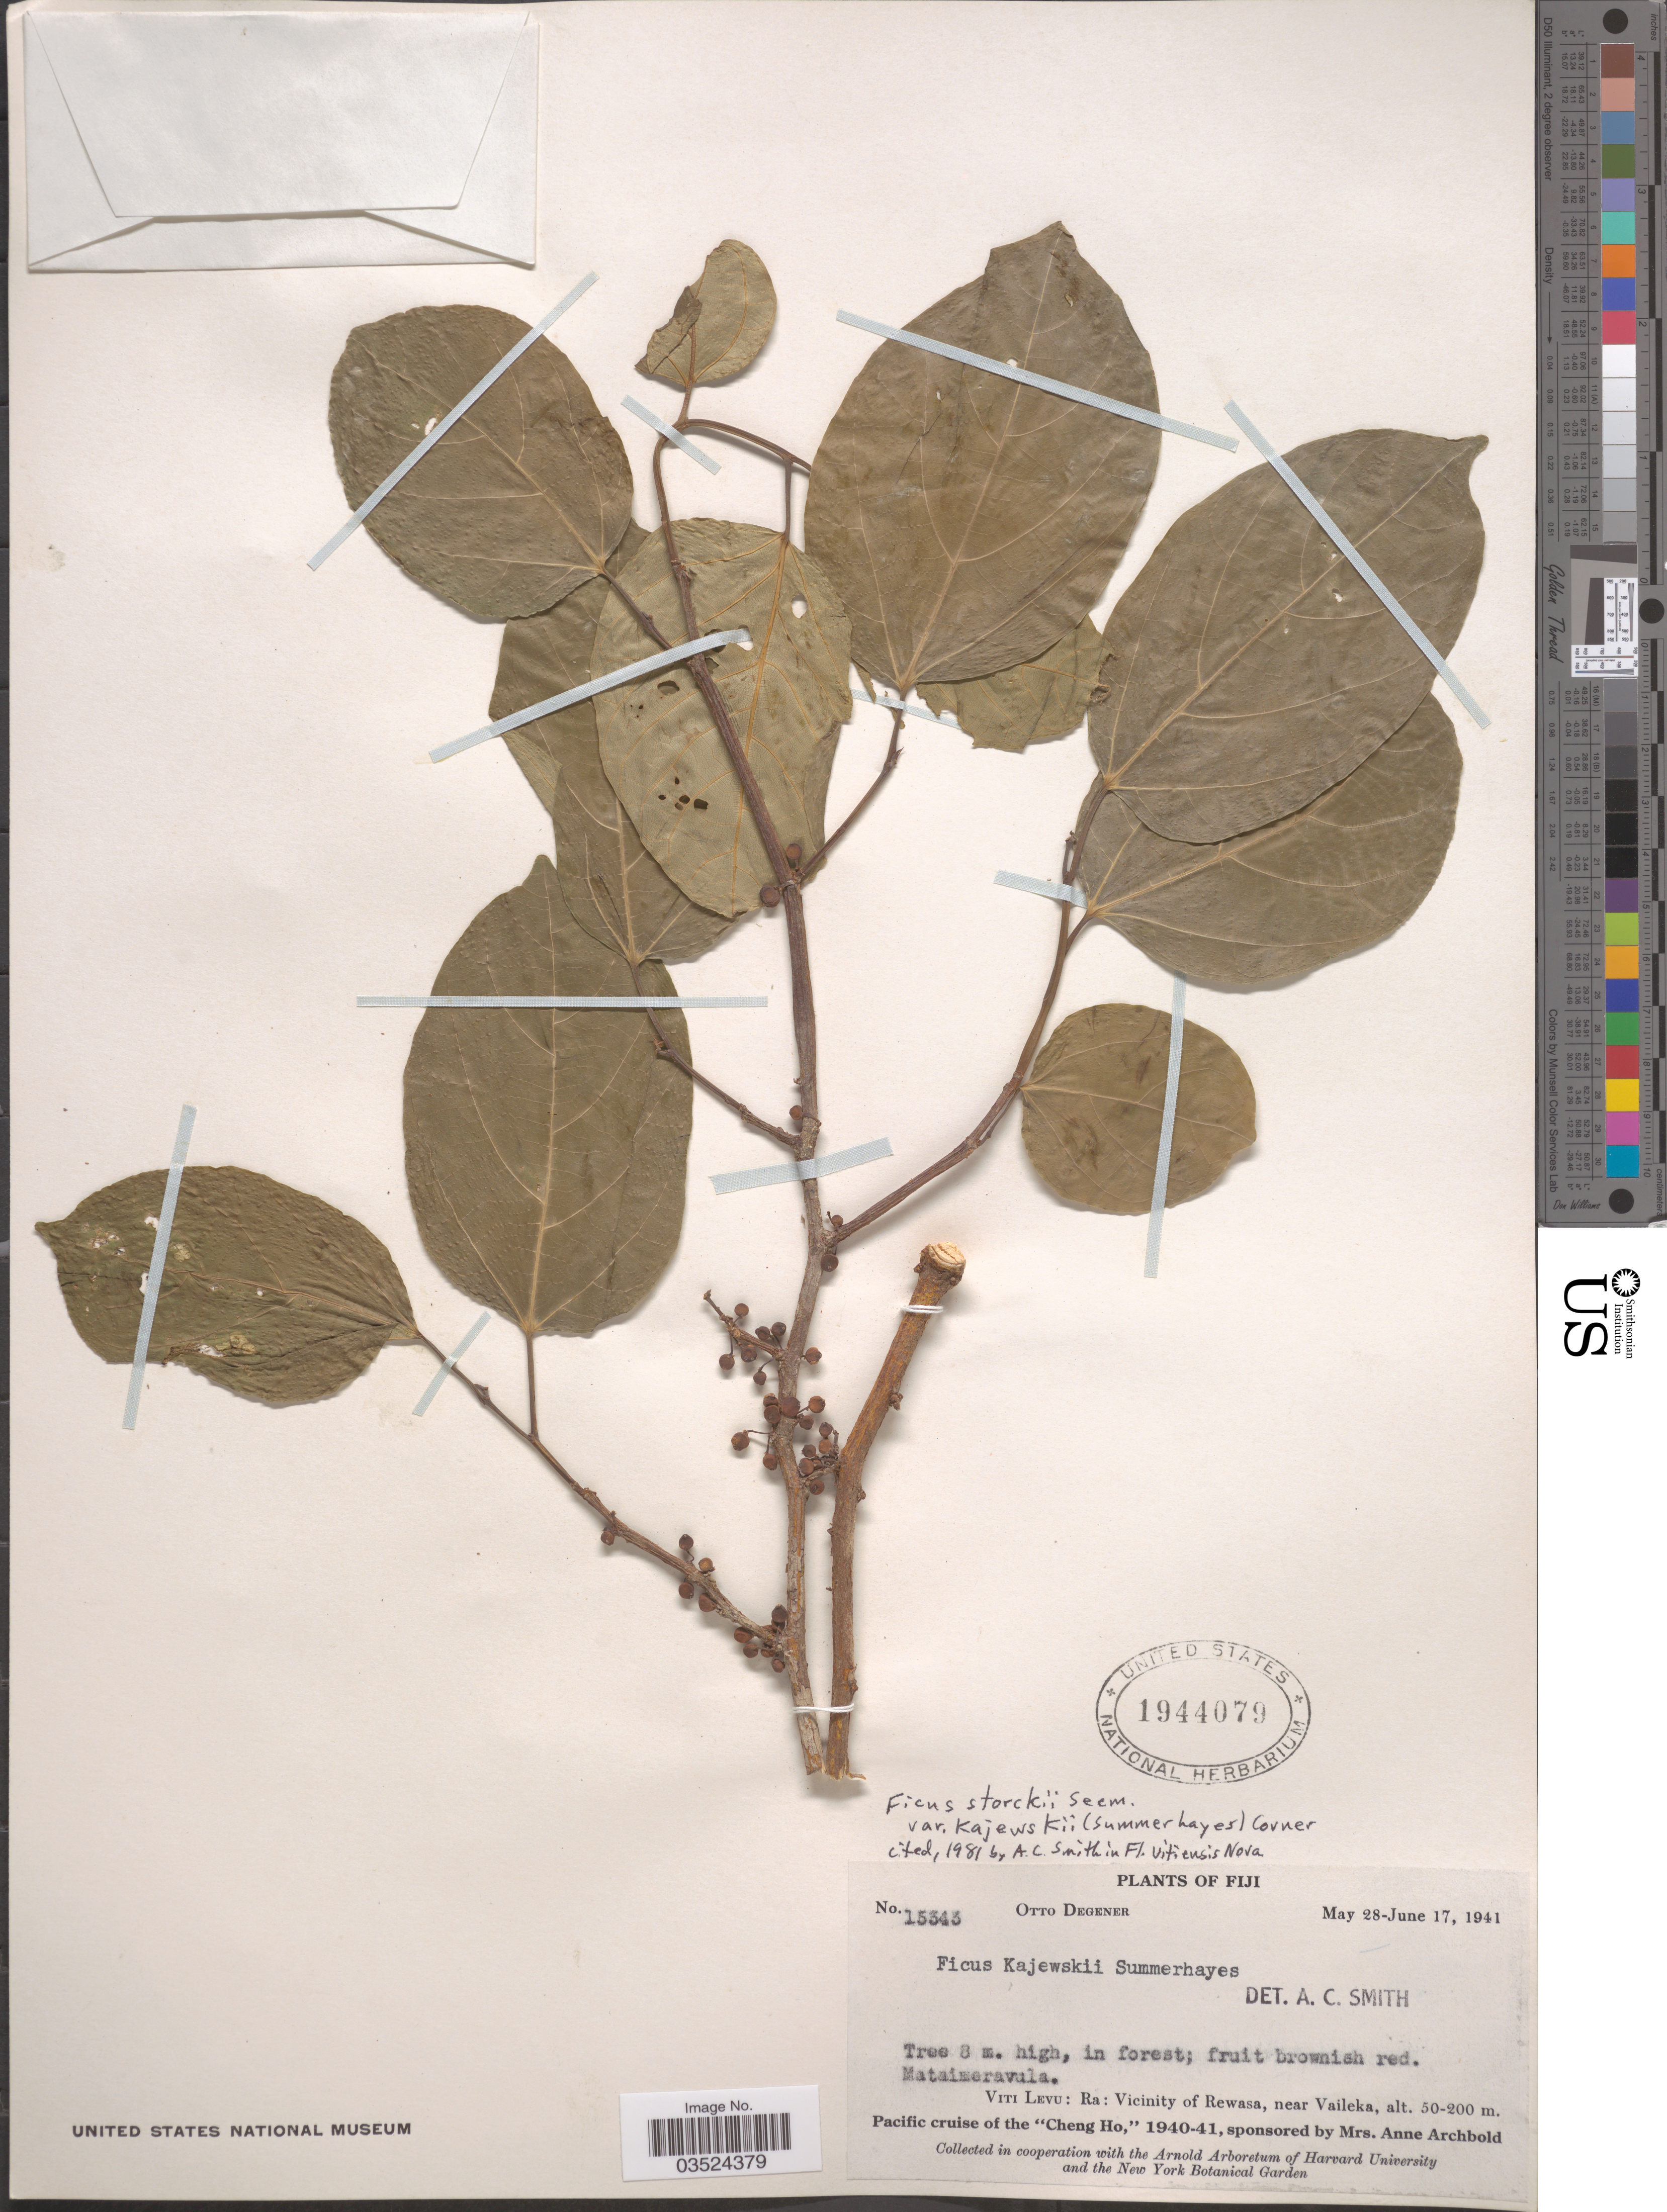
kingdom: Plantae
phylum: Tracheophyta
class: Magnoliopsida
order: Rosales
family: Moraceae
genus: Ficus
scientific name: Ficus storckii var. kajewskii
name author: Seem.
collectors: O. Degener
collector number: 15343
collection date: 1941-05-28/1941-06-17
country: Fiji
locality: Mataimeravula. Viti Levu: Ra: Vicinity of Rewasa, near Vaileka.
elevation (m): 50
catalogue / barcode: US 1944079